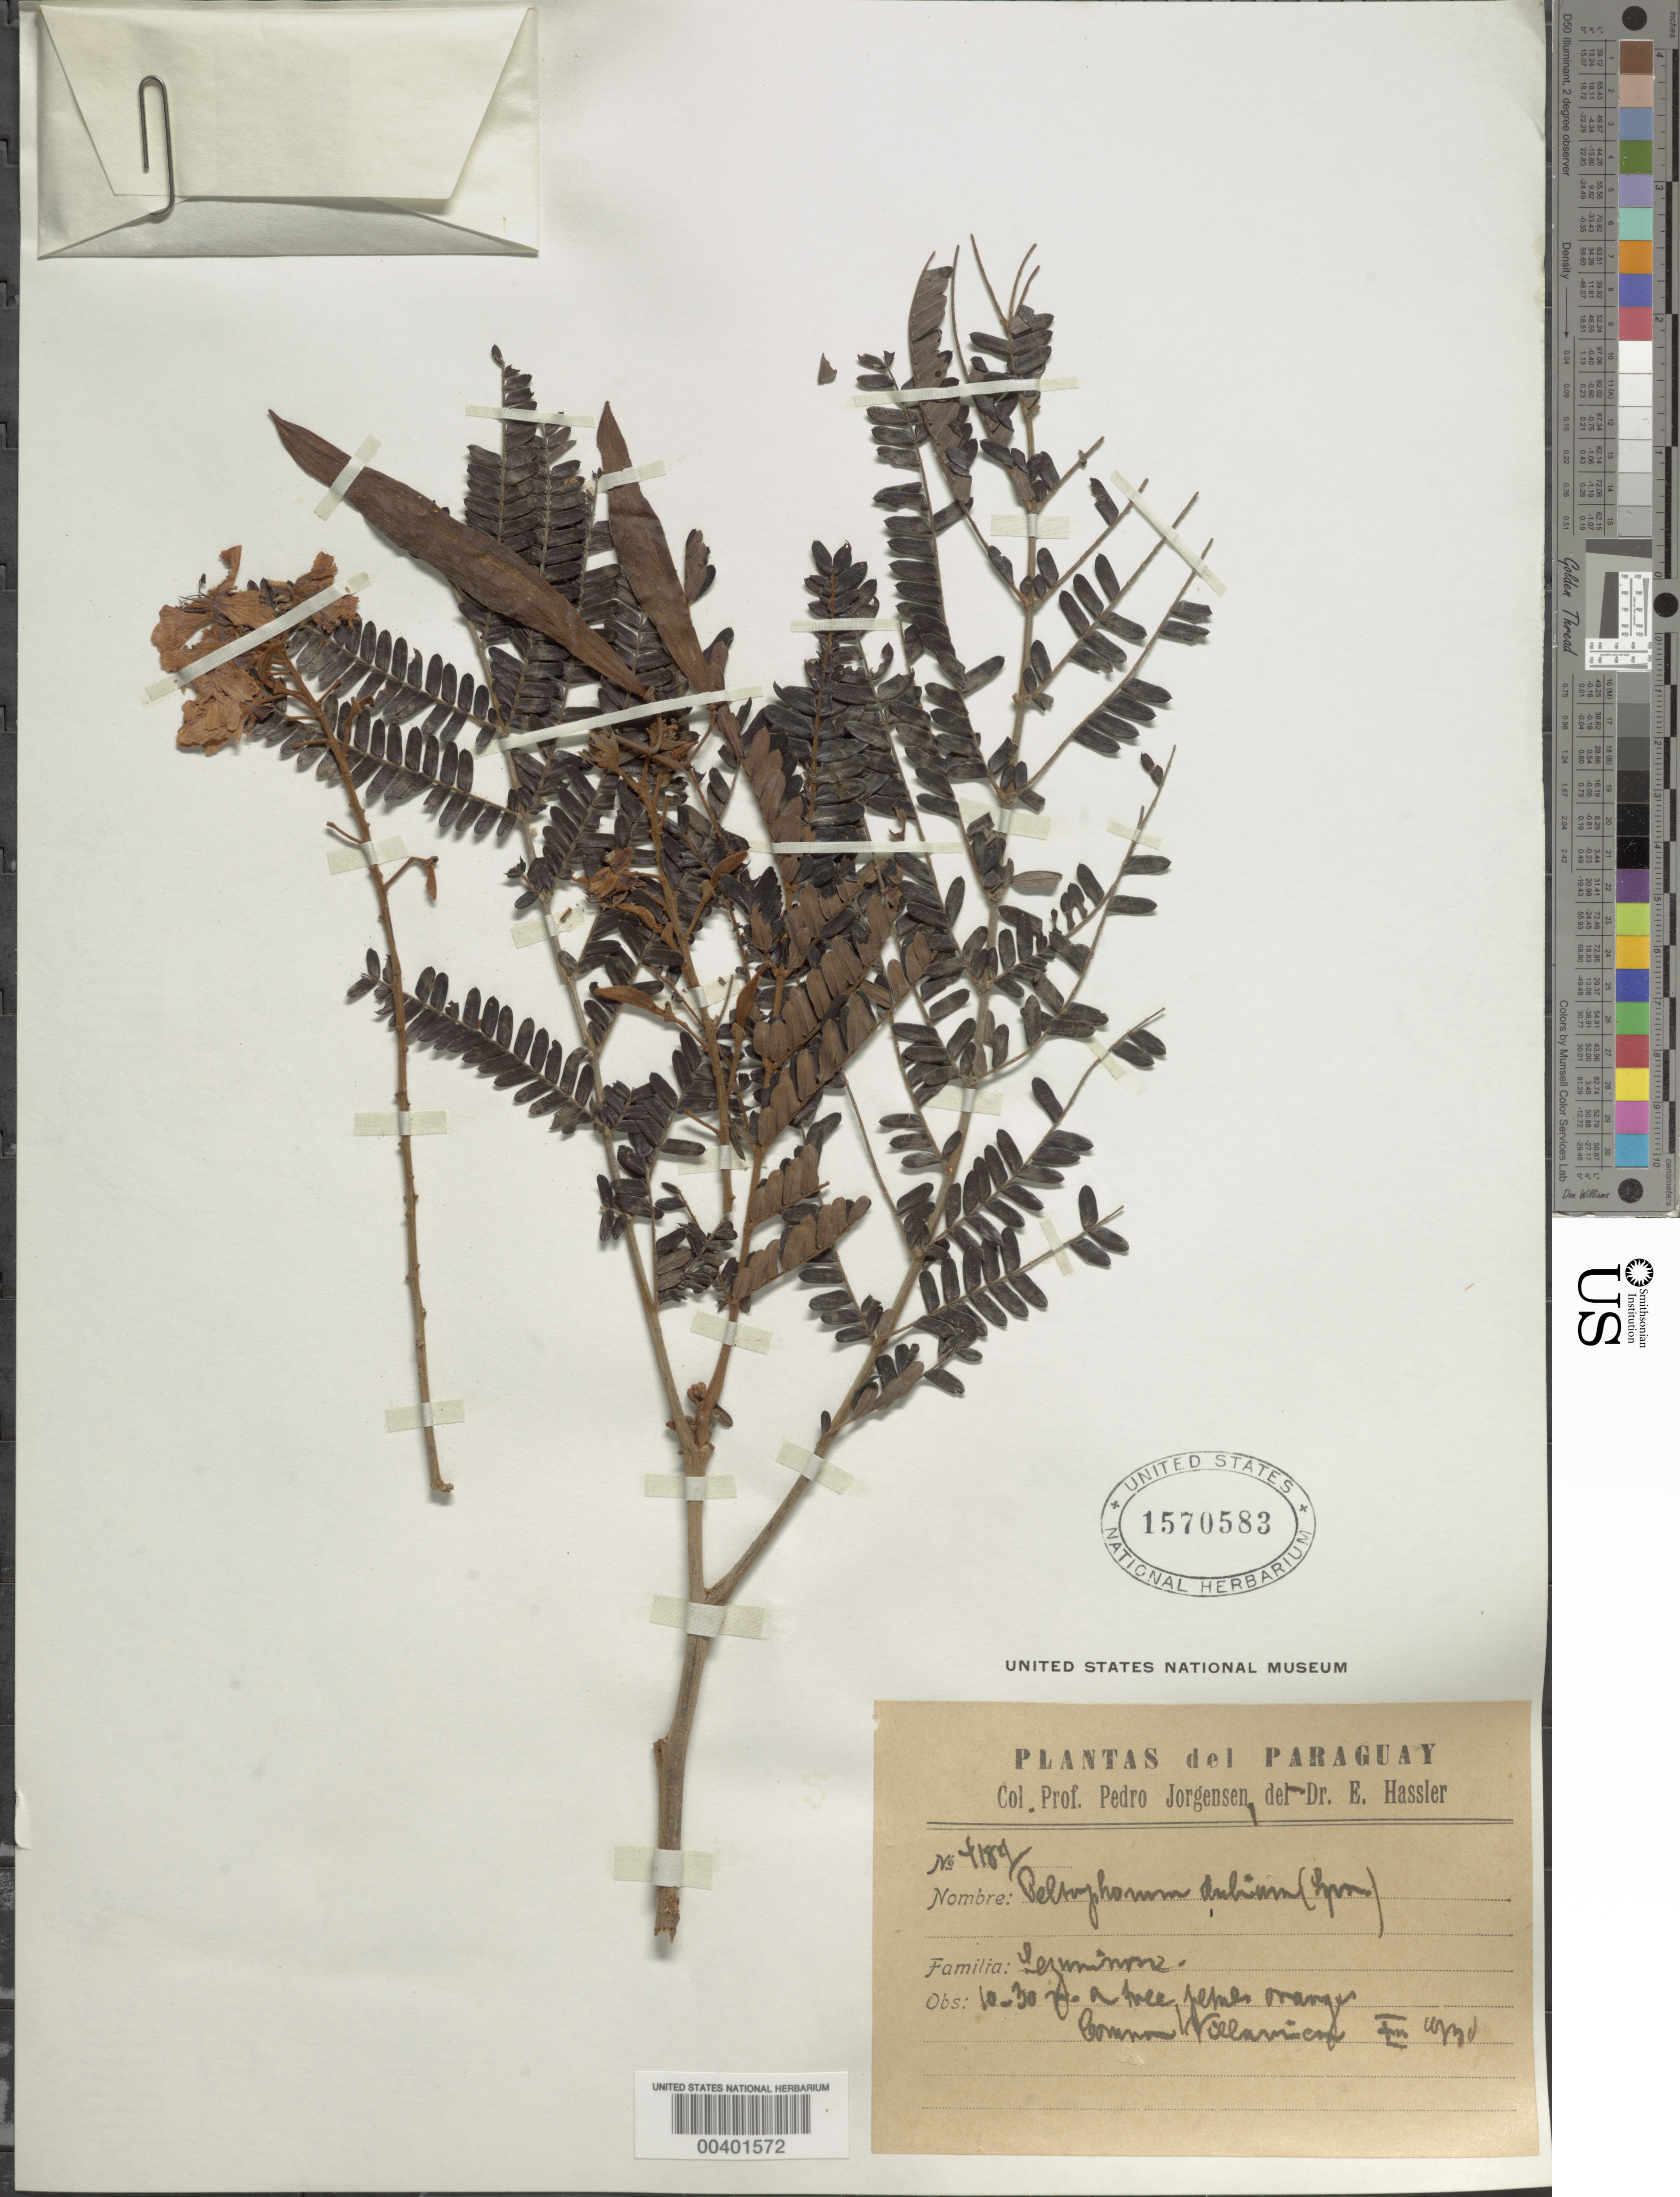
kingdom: Plantae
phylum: Tracheophyta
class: Magnoliopsida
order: Fabales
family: Fabaceae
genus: Peltophorum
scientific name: Peltophorum dubium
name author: (Spreng.) Taub.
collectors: P. Jorgensen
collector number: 4189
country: Paraguay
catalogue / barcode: US 1570583